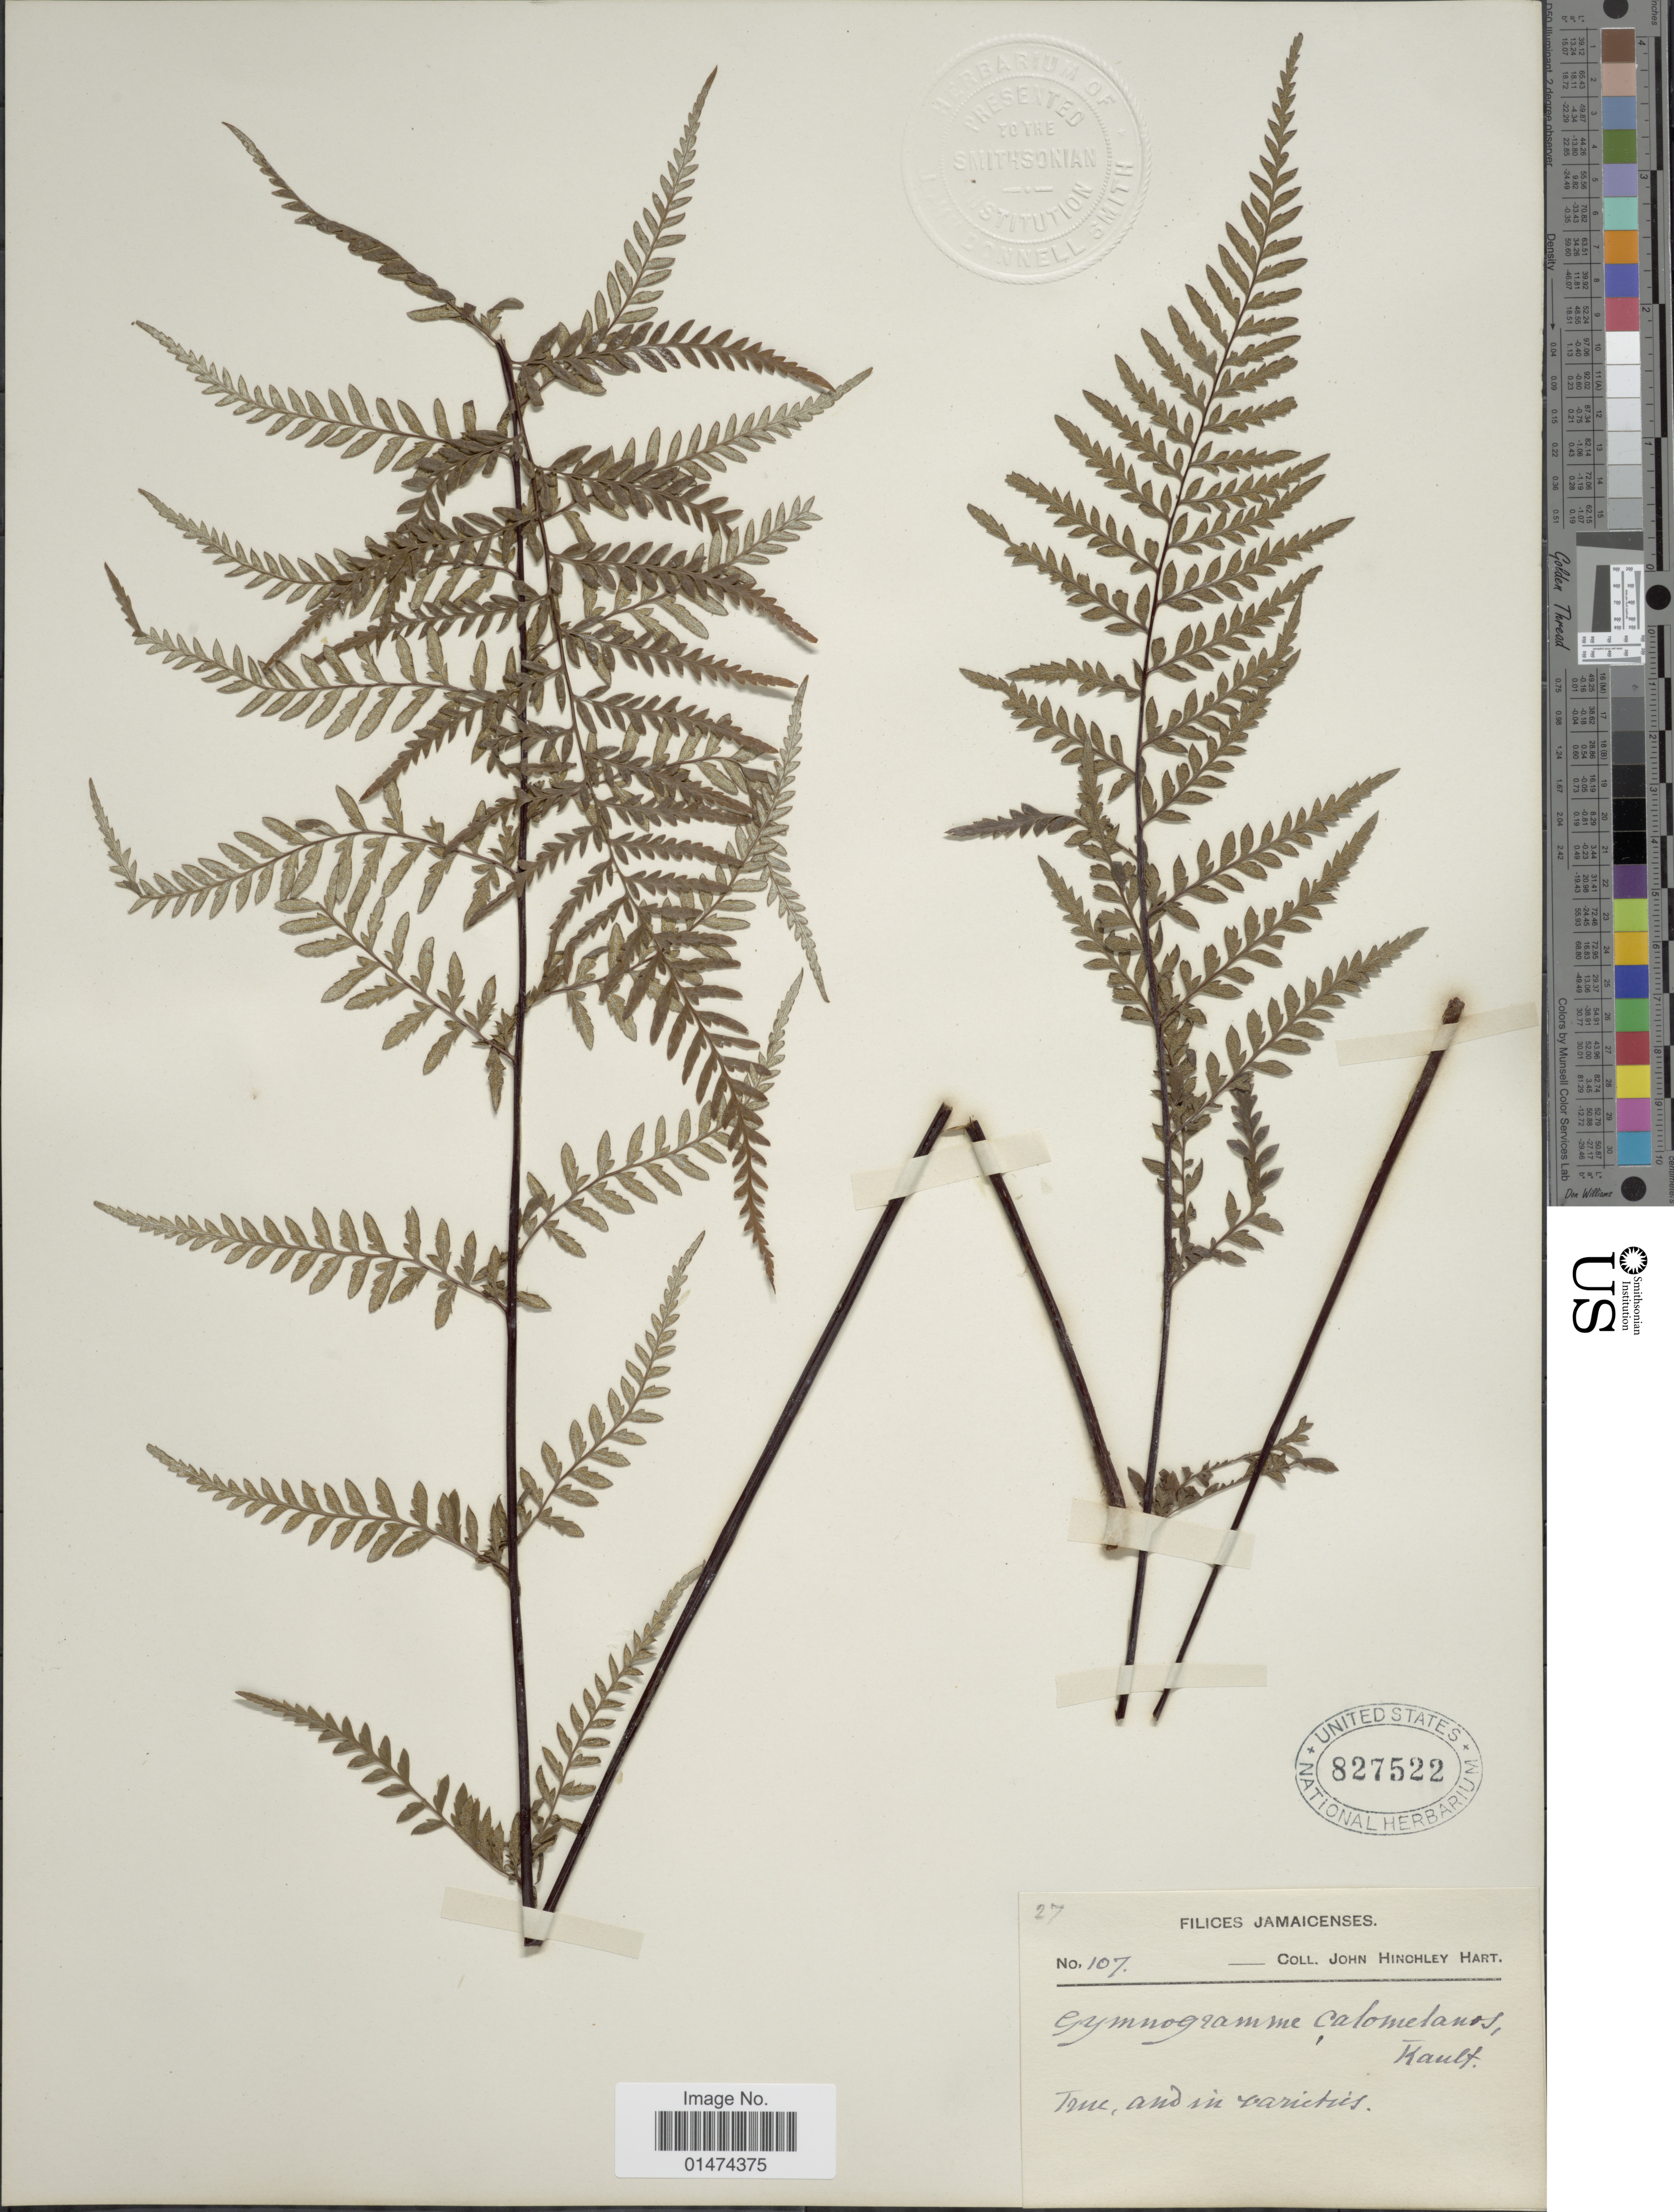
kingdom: Plantae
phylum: Tracheophyta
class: Polypodiopsida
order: Polypodiales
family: Pteridaceae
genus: Pityrogramma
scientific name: Pityrogramma calomelanos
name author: (L.) Link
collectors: J. H. Hart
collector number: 107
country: Jamaica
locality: True and in varieties [interpreted]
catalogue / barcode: US 827522